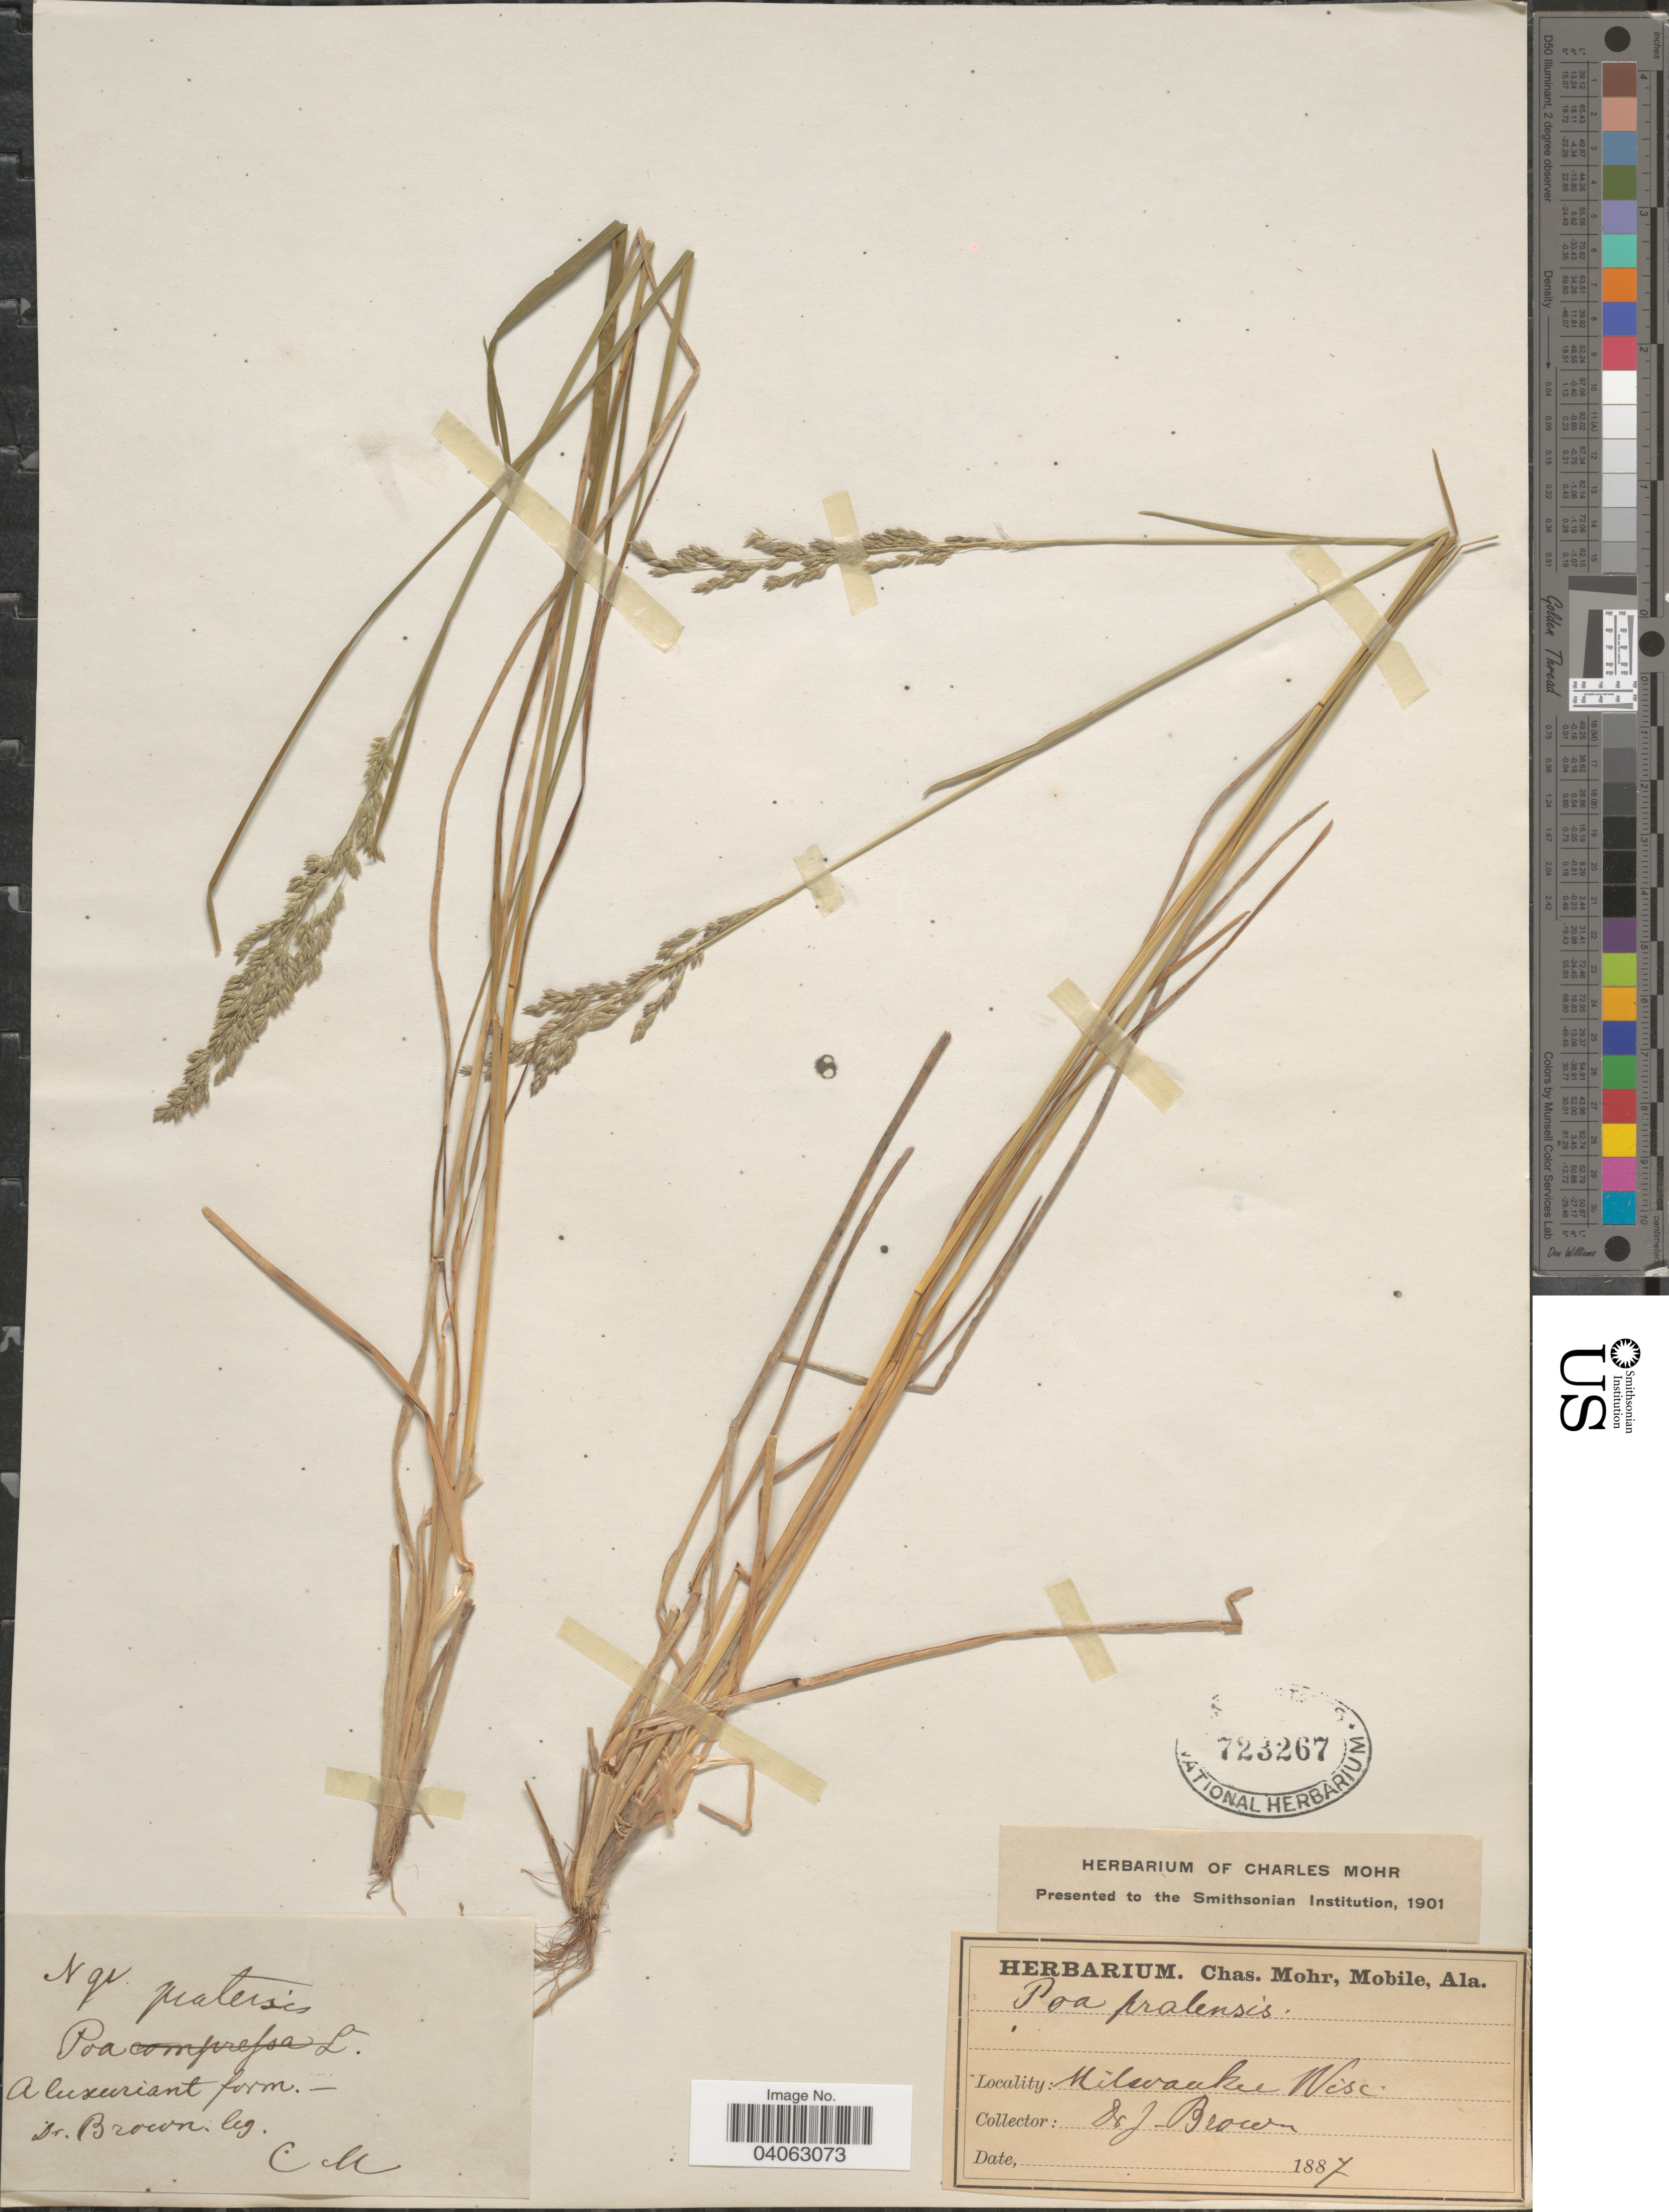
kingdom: Plantae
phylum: Tracheophyta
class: Liliopsida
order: Poales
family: Poaceae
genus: Poa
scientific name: Poa pratensis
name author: L.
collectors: J. Brown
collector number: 91?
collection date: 1887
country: United States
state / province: Wisconsin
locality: Milwaukee.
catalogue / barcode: US 723267